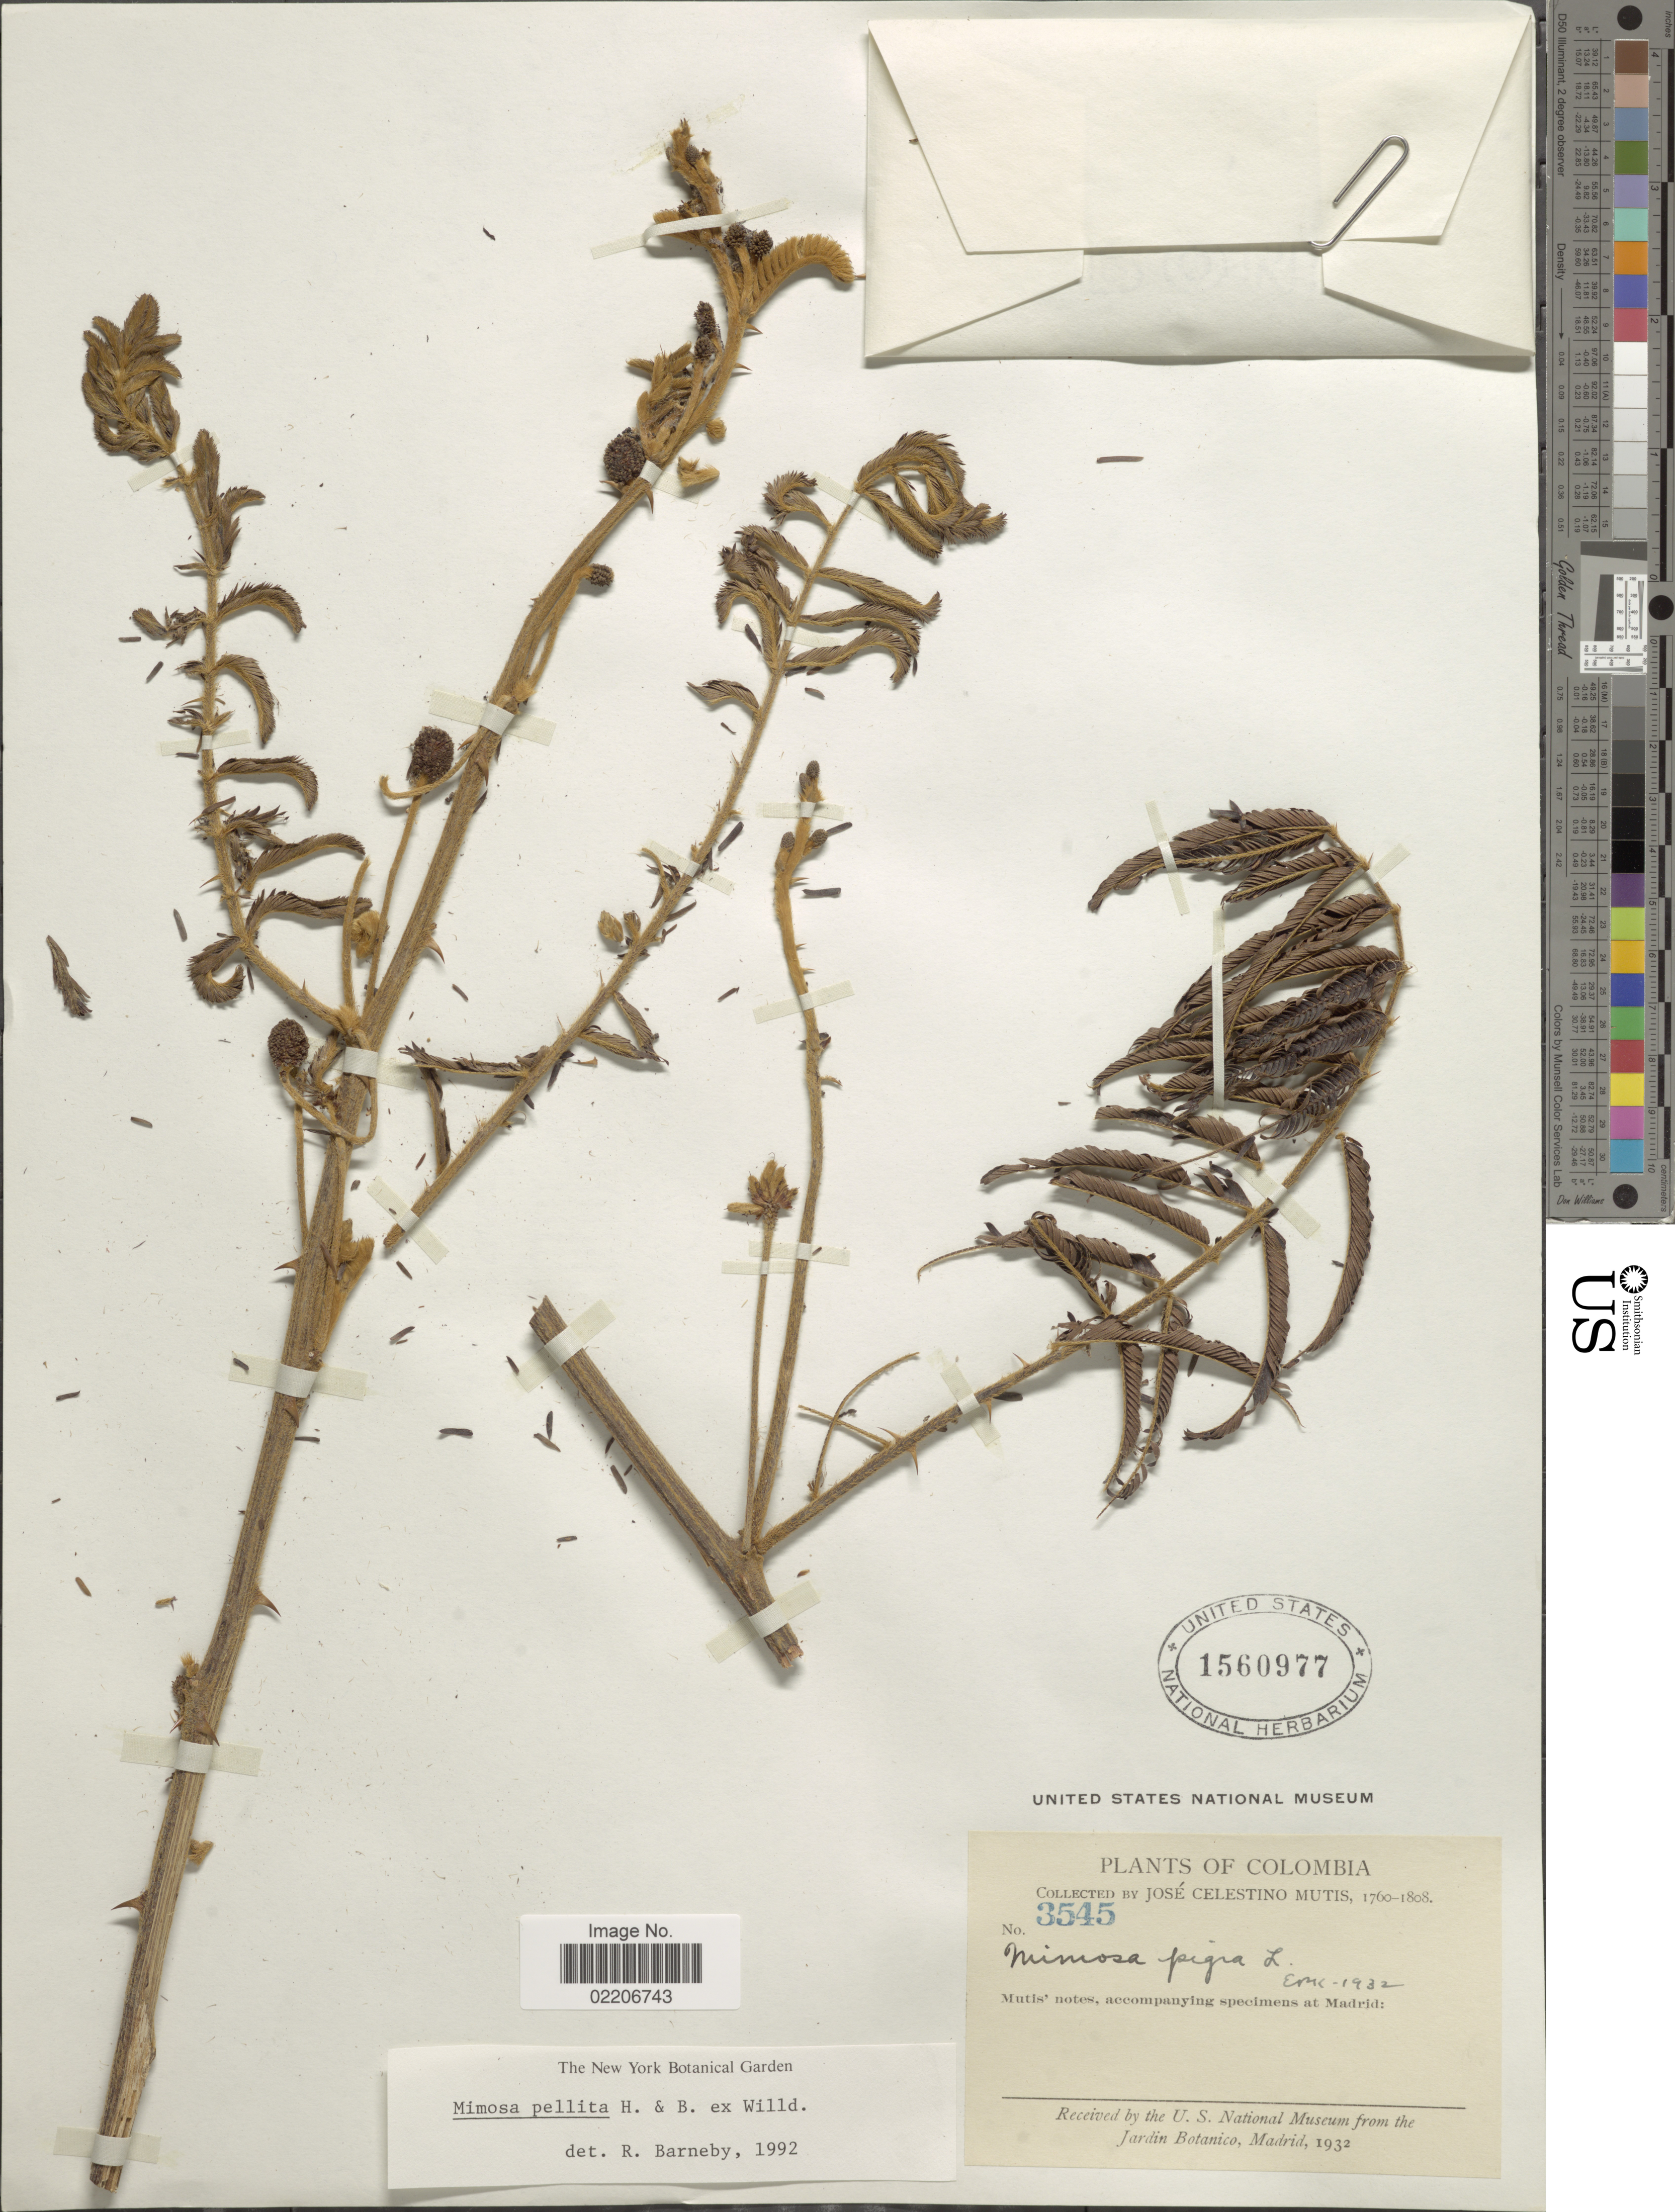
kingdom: Plantae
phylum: Tracheophyta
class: Magnoliopsida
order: Fabales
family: Fabaceae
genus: Mimosa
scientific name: Mimosa pellita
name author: Humb. & Bonpl. ex Willd.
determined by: Barneby, Rupert C., (NY)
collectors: J. C. B. Mutis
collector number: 3545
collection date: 1760/1808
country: Colombia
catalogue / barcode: US 1560977